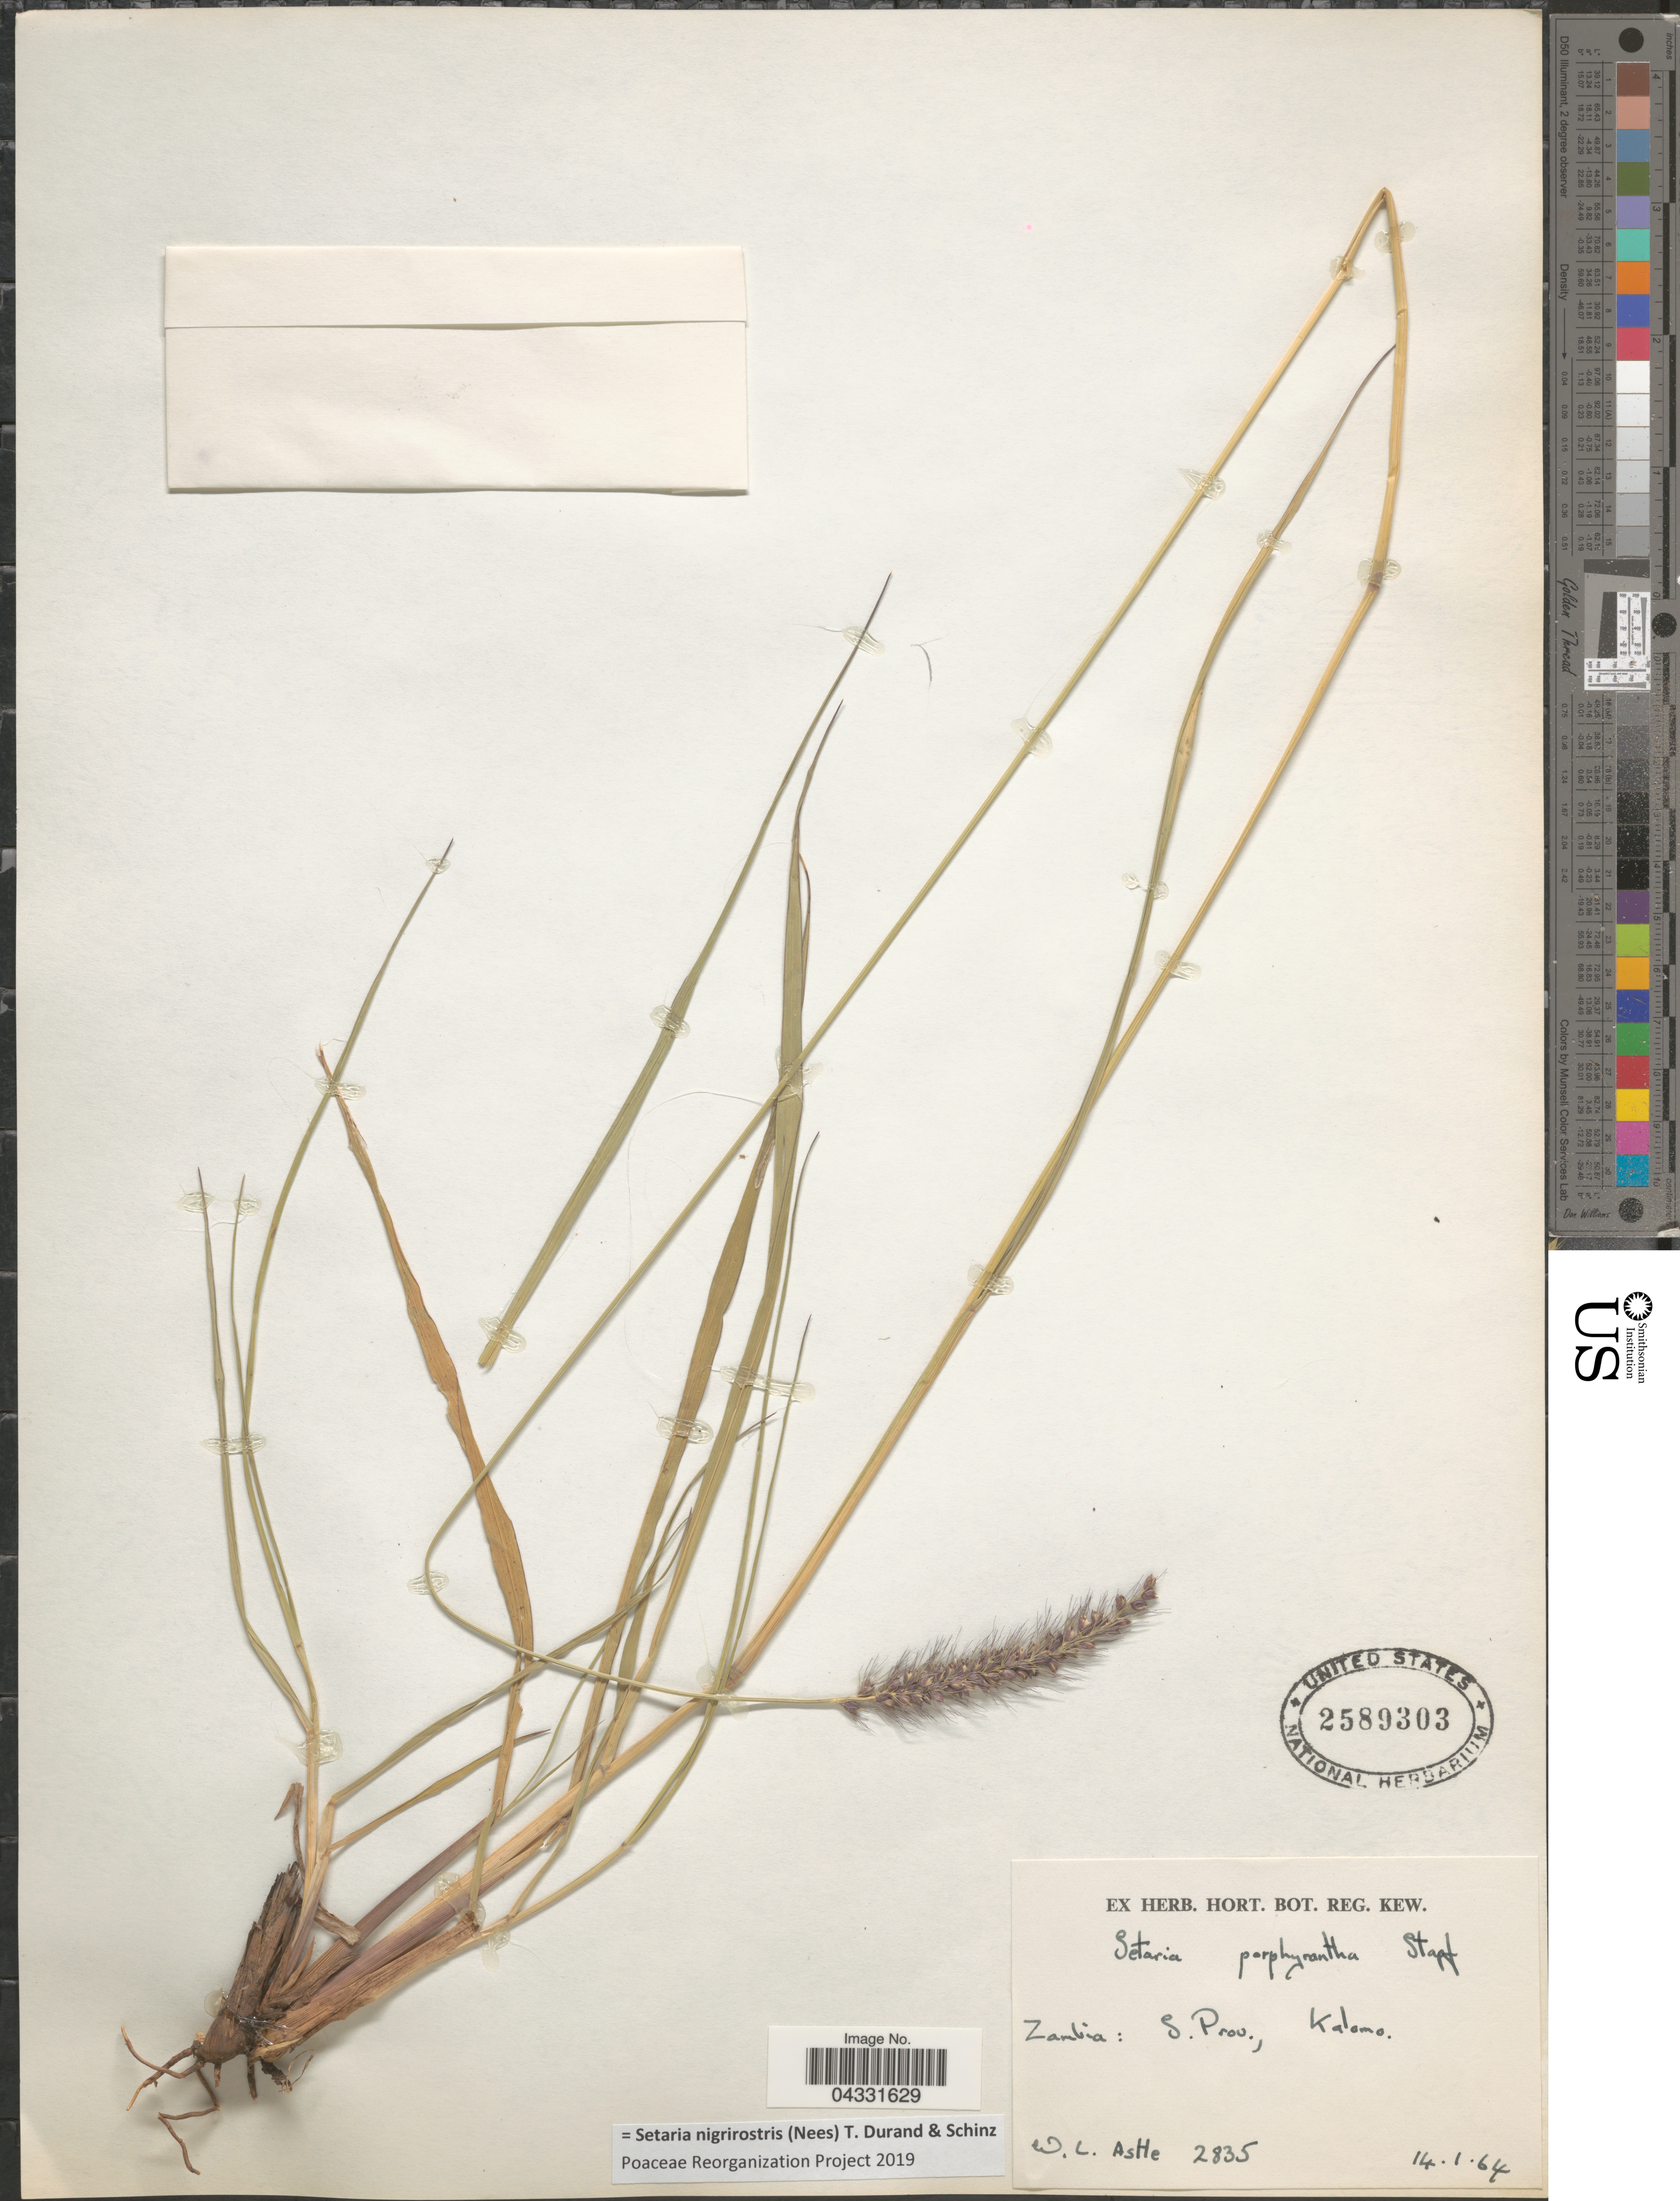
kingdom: Plantae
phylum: Tracheophyta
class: Liliopsida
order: Poales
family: Poaceae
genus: Setaria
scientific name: Setaria nigrirostris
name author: (Nees) Durand & Schinz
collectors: W. Astle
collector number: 2835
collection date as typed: Transcribed d/m/y: 14/1/64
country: Zambia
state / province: Southern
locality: S. Prov., Kalomo.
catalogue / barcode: US 2589303